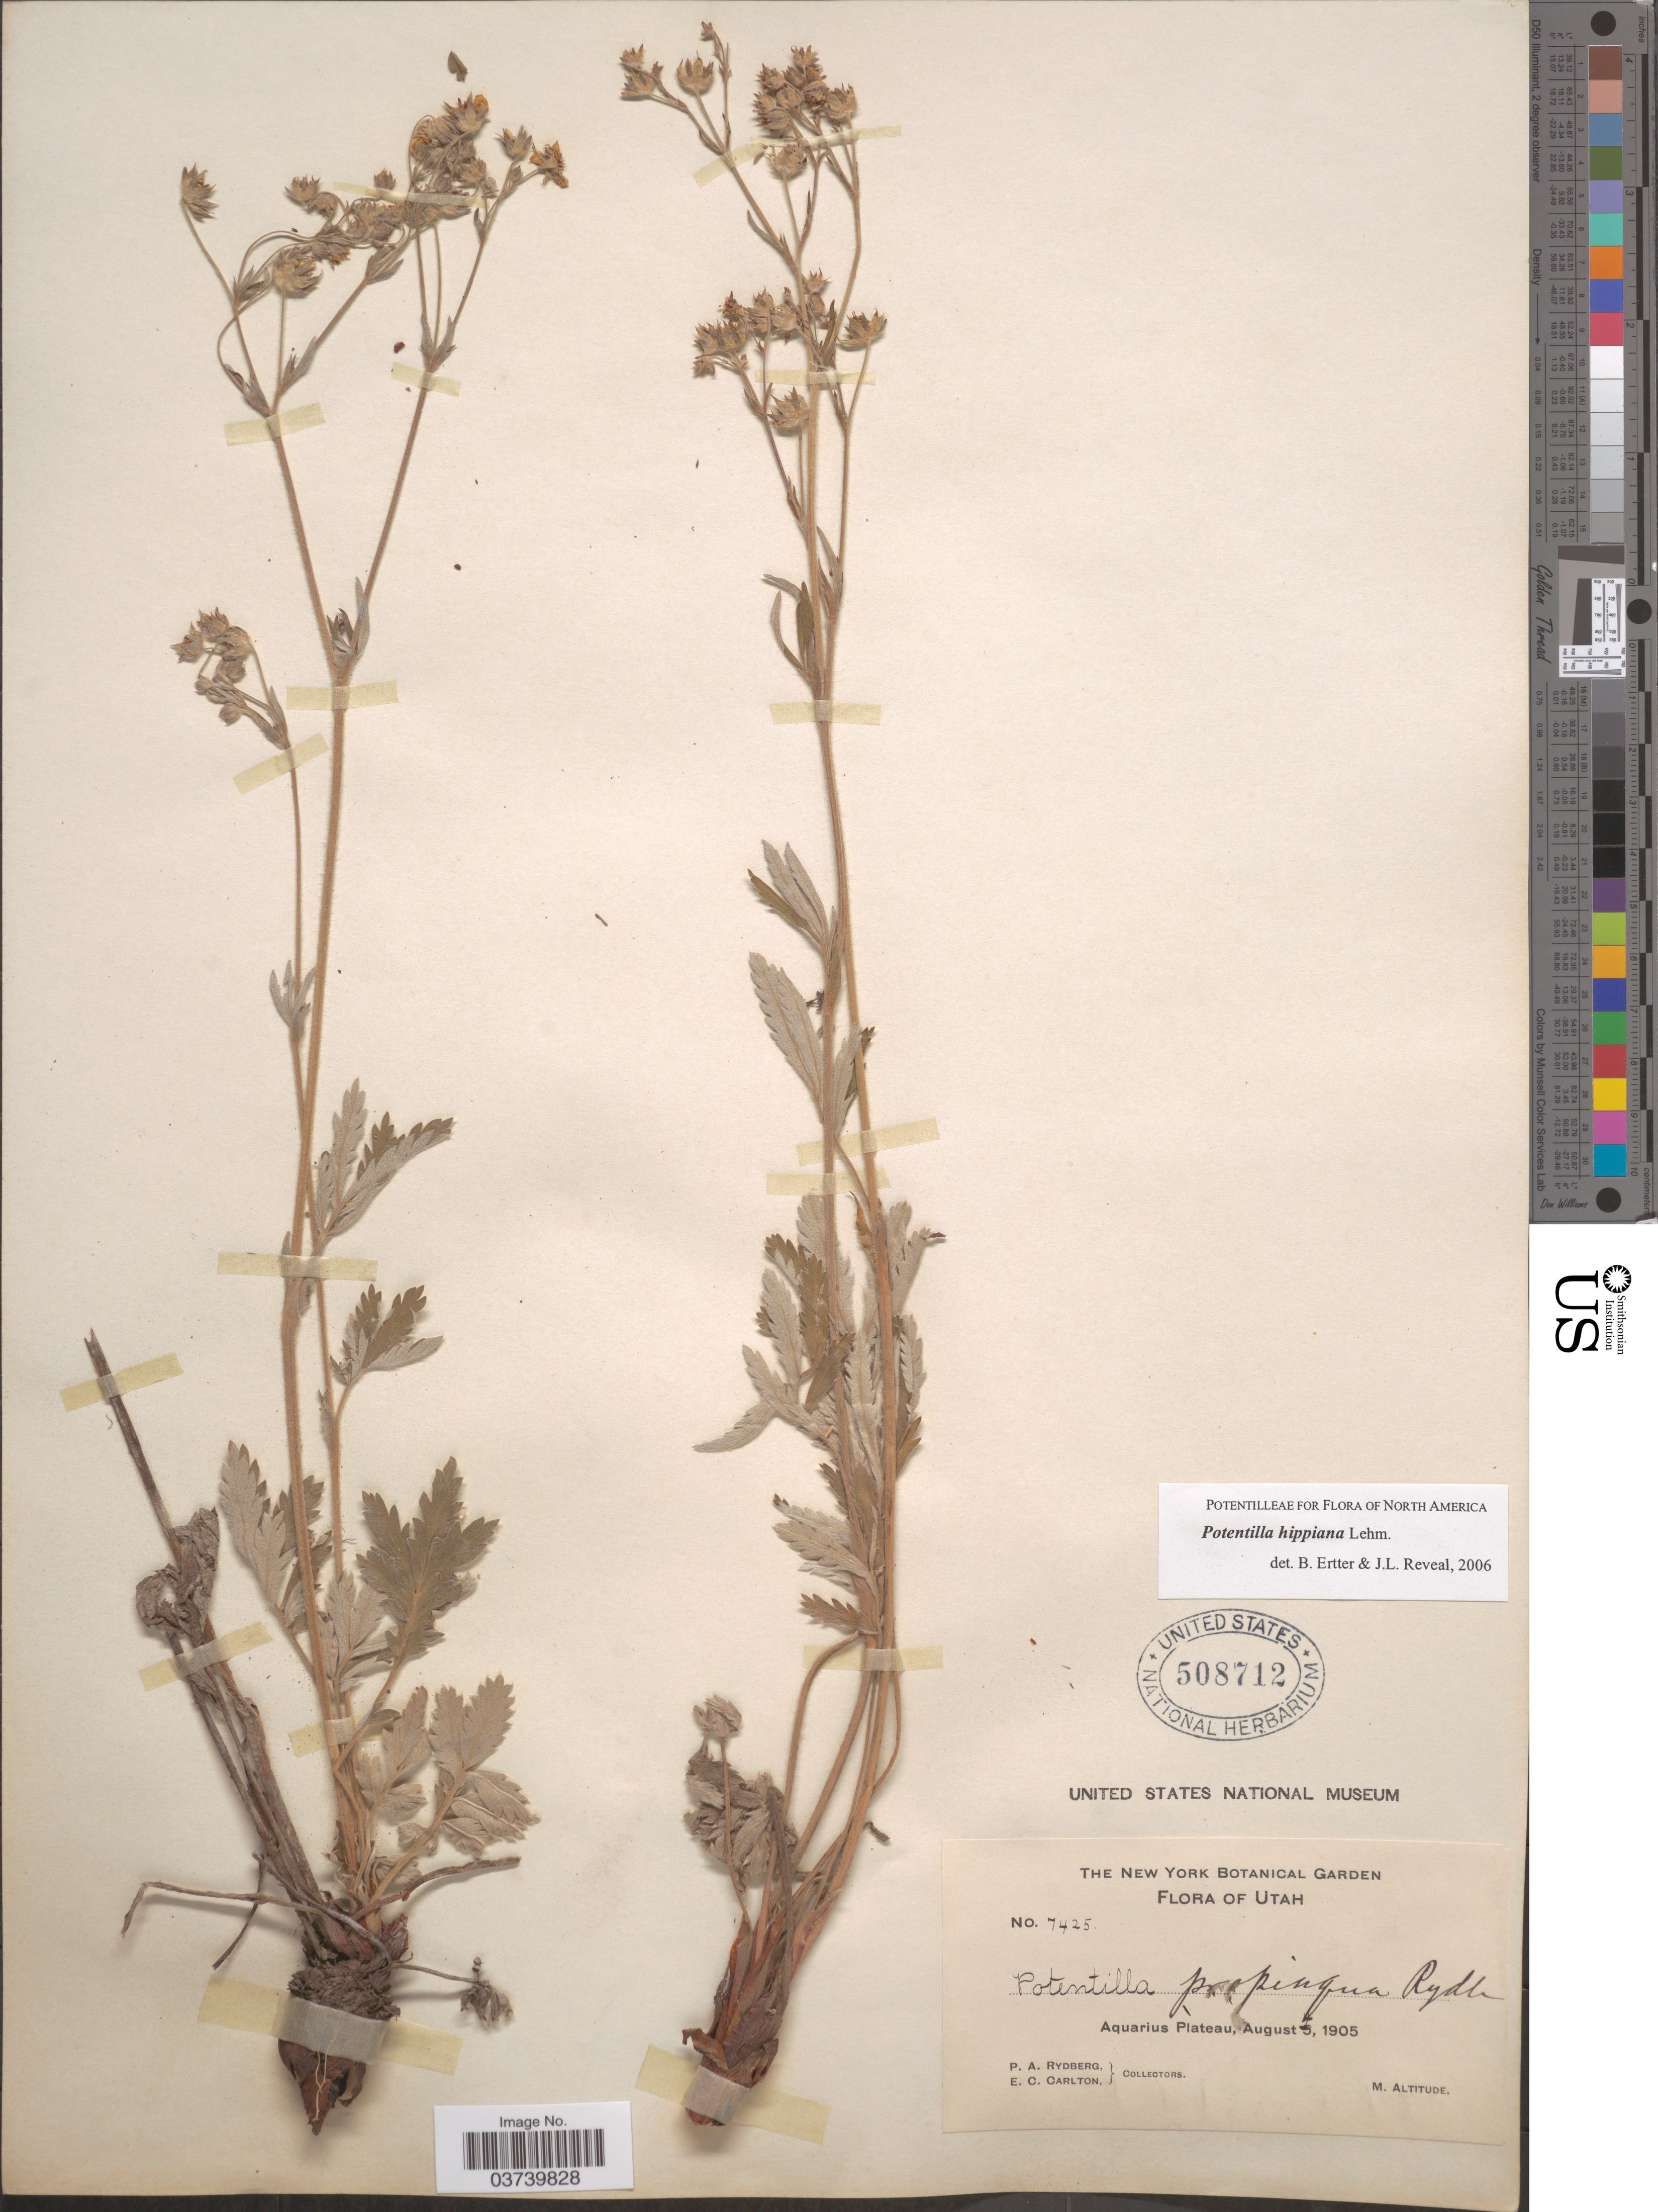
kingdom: Plantae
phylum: Tracheophyta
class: Magnoliopsida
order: Rosales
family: Rosaceae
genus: Potentilla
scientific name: Potentilla hippiana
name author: Lehm.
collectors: P. A. Rydberg & E. Carlton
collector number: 7425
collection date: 1905-08-04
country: United States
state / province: Utah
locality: Aquarius Plateau.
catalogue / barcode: US 508712